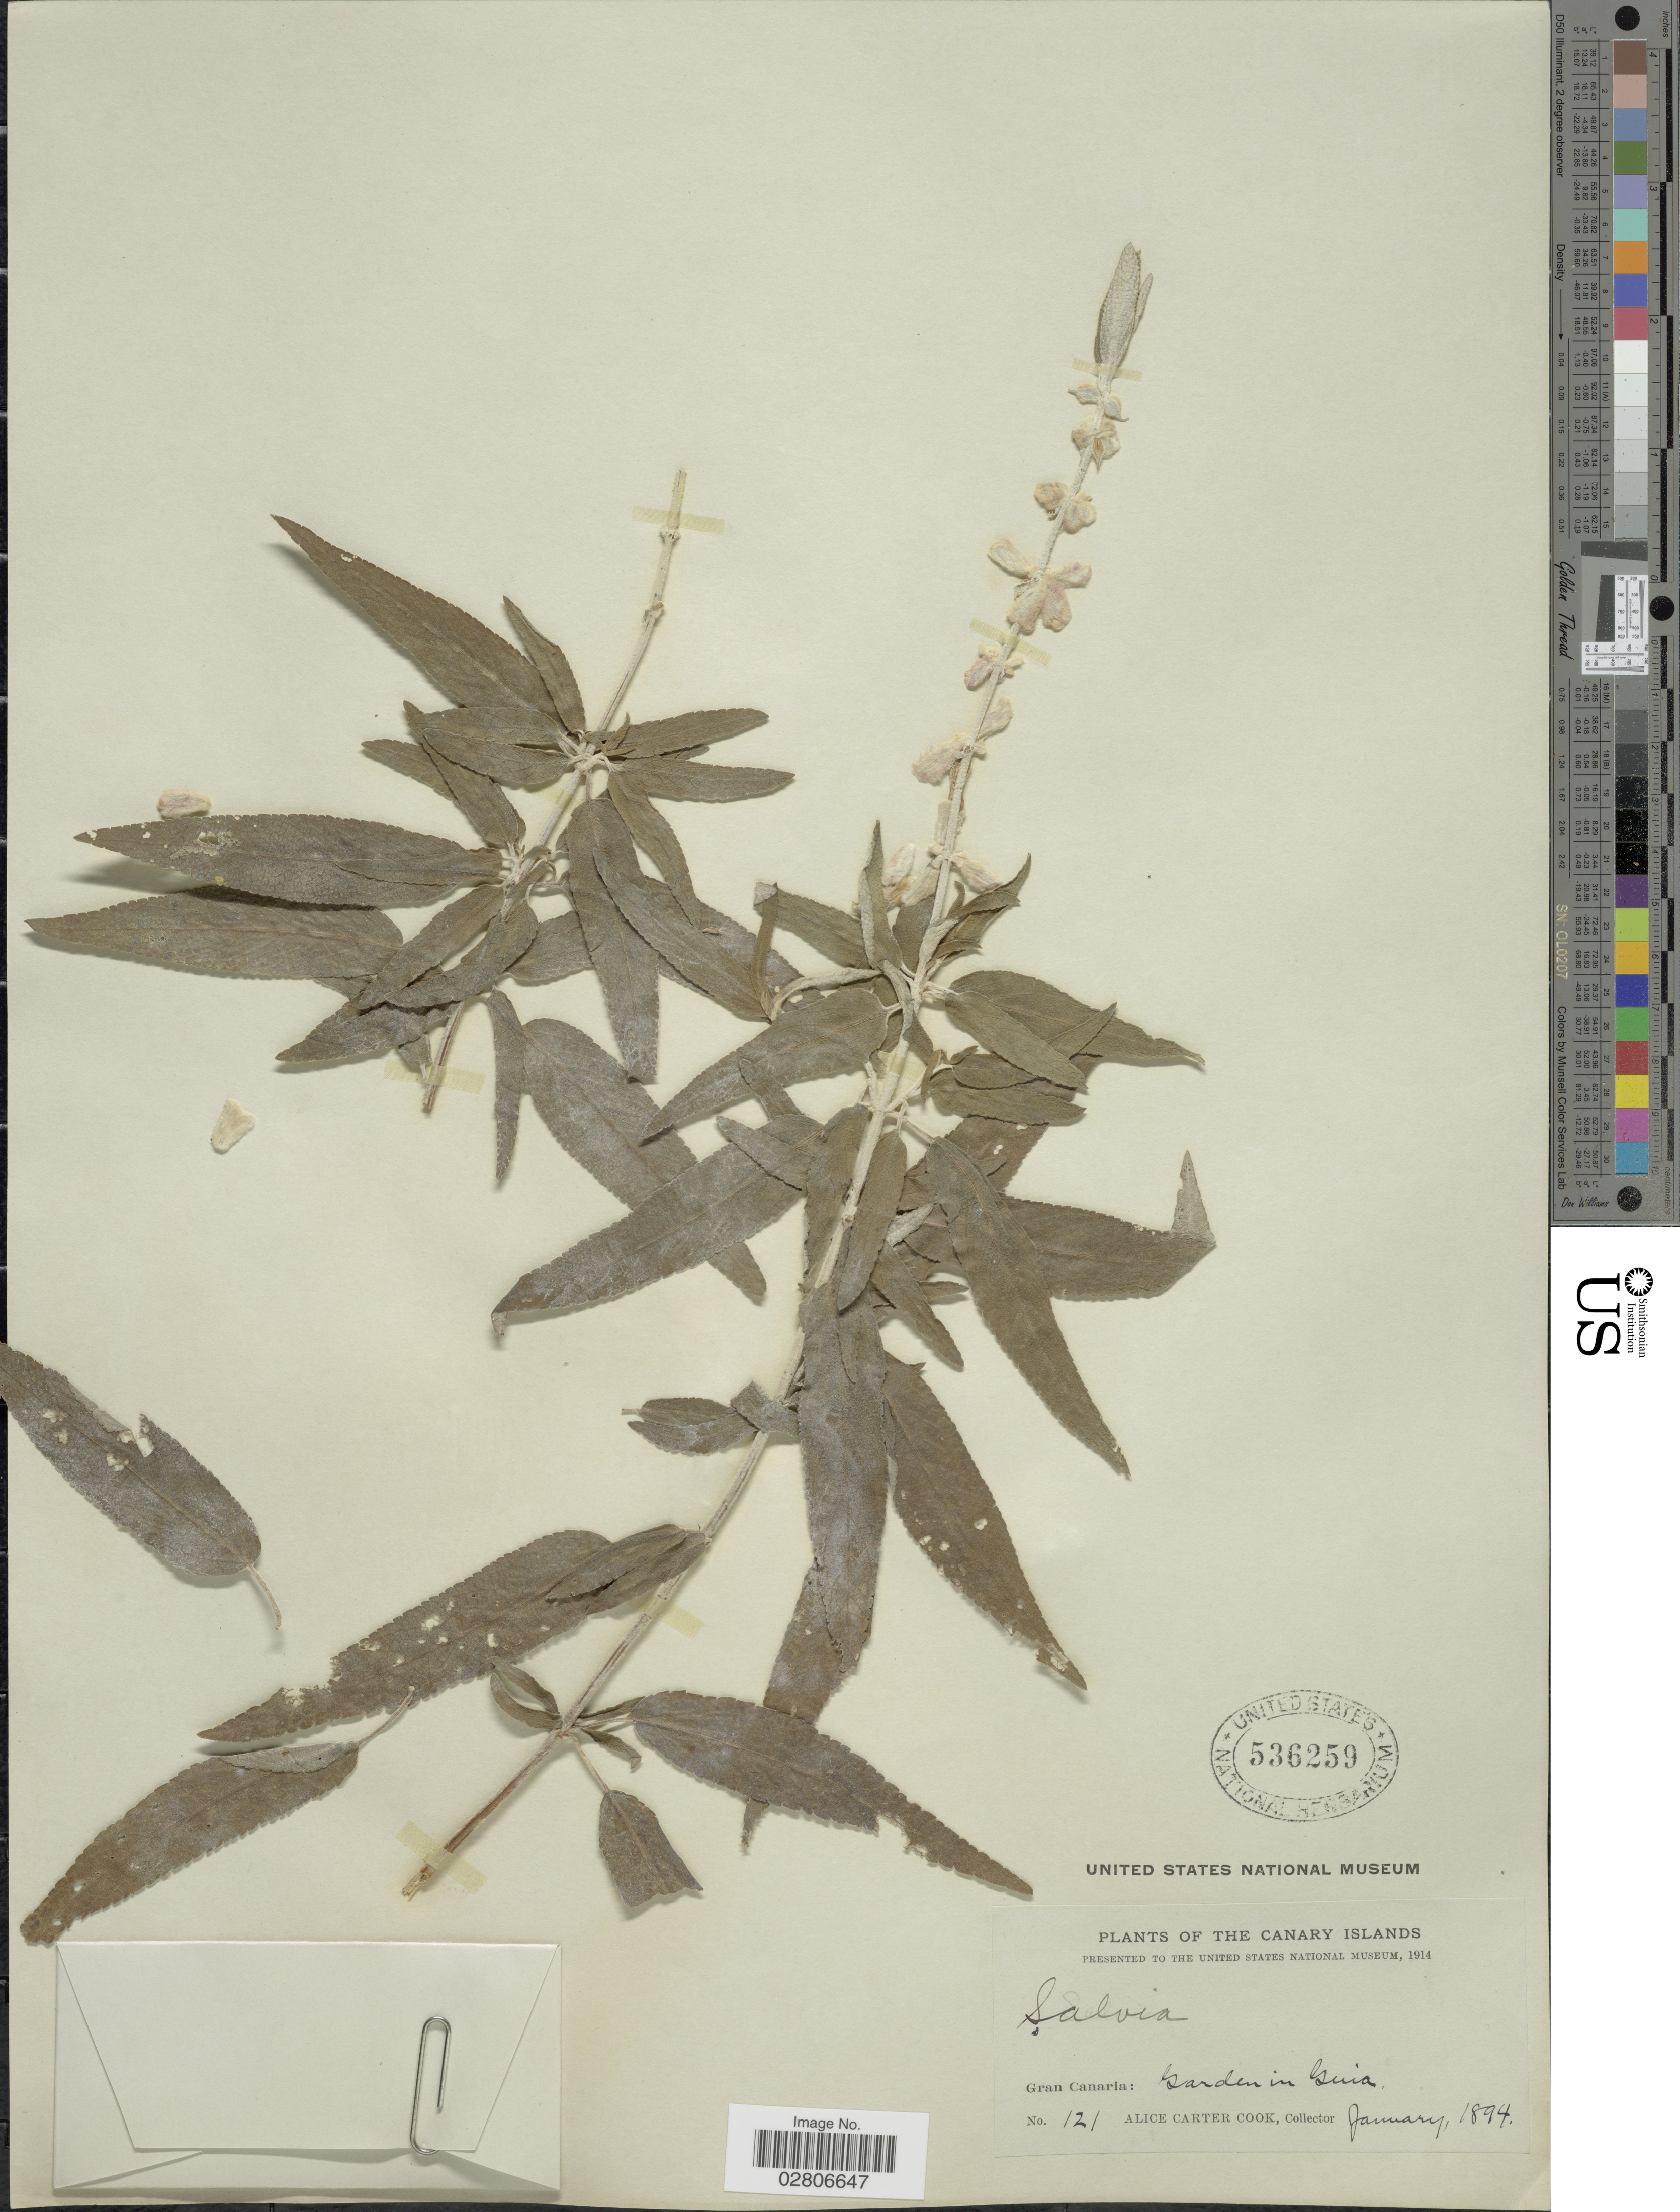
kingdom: Plantae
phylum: Tracheophyta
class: Magnoliopsida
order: Lamiales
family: Lamiaceae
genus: Salvia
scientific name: Salvia sp.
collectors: Alice C. Cook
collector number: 121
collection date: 1894-01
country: Spain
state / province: Canarias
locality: Canary Islands, Gran Canaria: Garden in Guia.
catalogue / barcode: US 536259